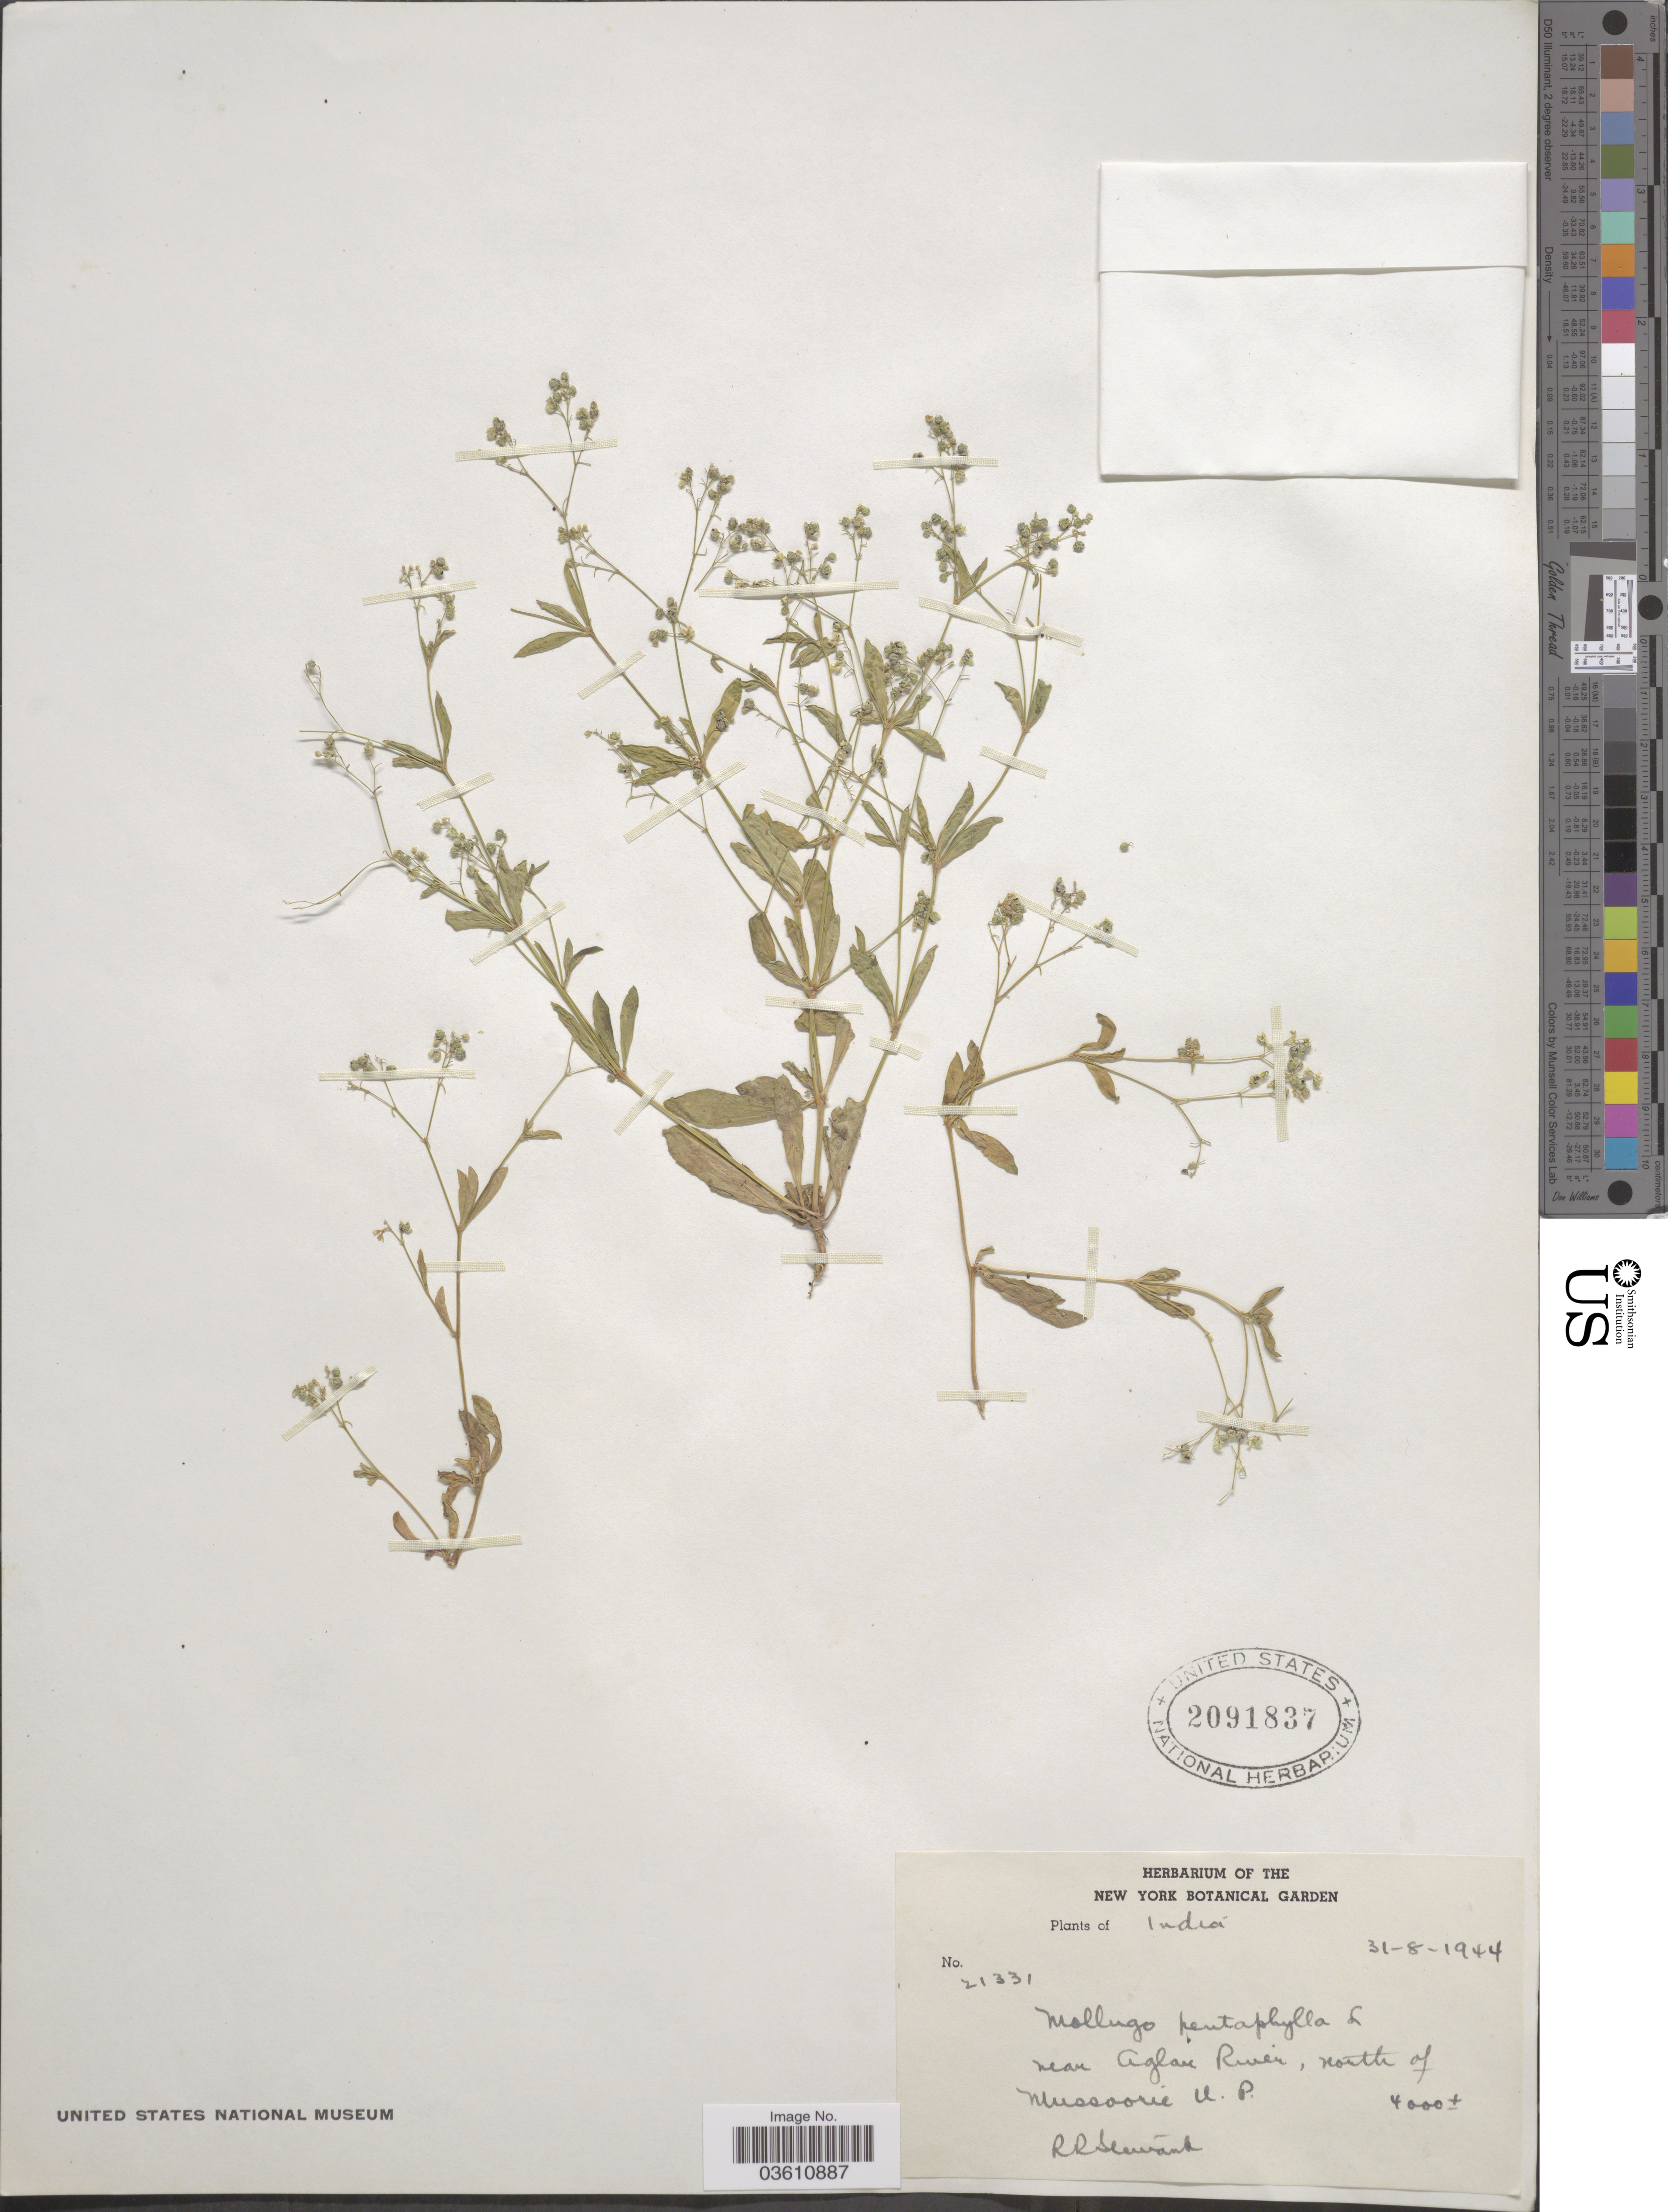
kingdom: Plantae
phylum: Tracheophyta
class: Magnoliopsida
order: Caryophyllales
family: Molluginaceae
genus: Trigastrotheca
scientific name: Trigastrotheca pentaphylla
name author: (L.) Thulin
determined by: Strong, Mark T., (BOT), Smithsonian Institution - National Museum of Natural History (UNITED STATES)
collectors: R. Stewart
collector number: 21331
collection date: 1944-08-31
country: India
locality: Near Aglan River, north of Mussoorie U.P.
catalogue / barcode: US 2091837